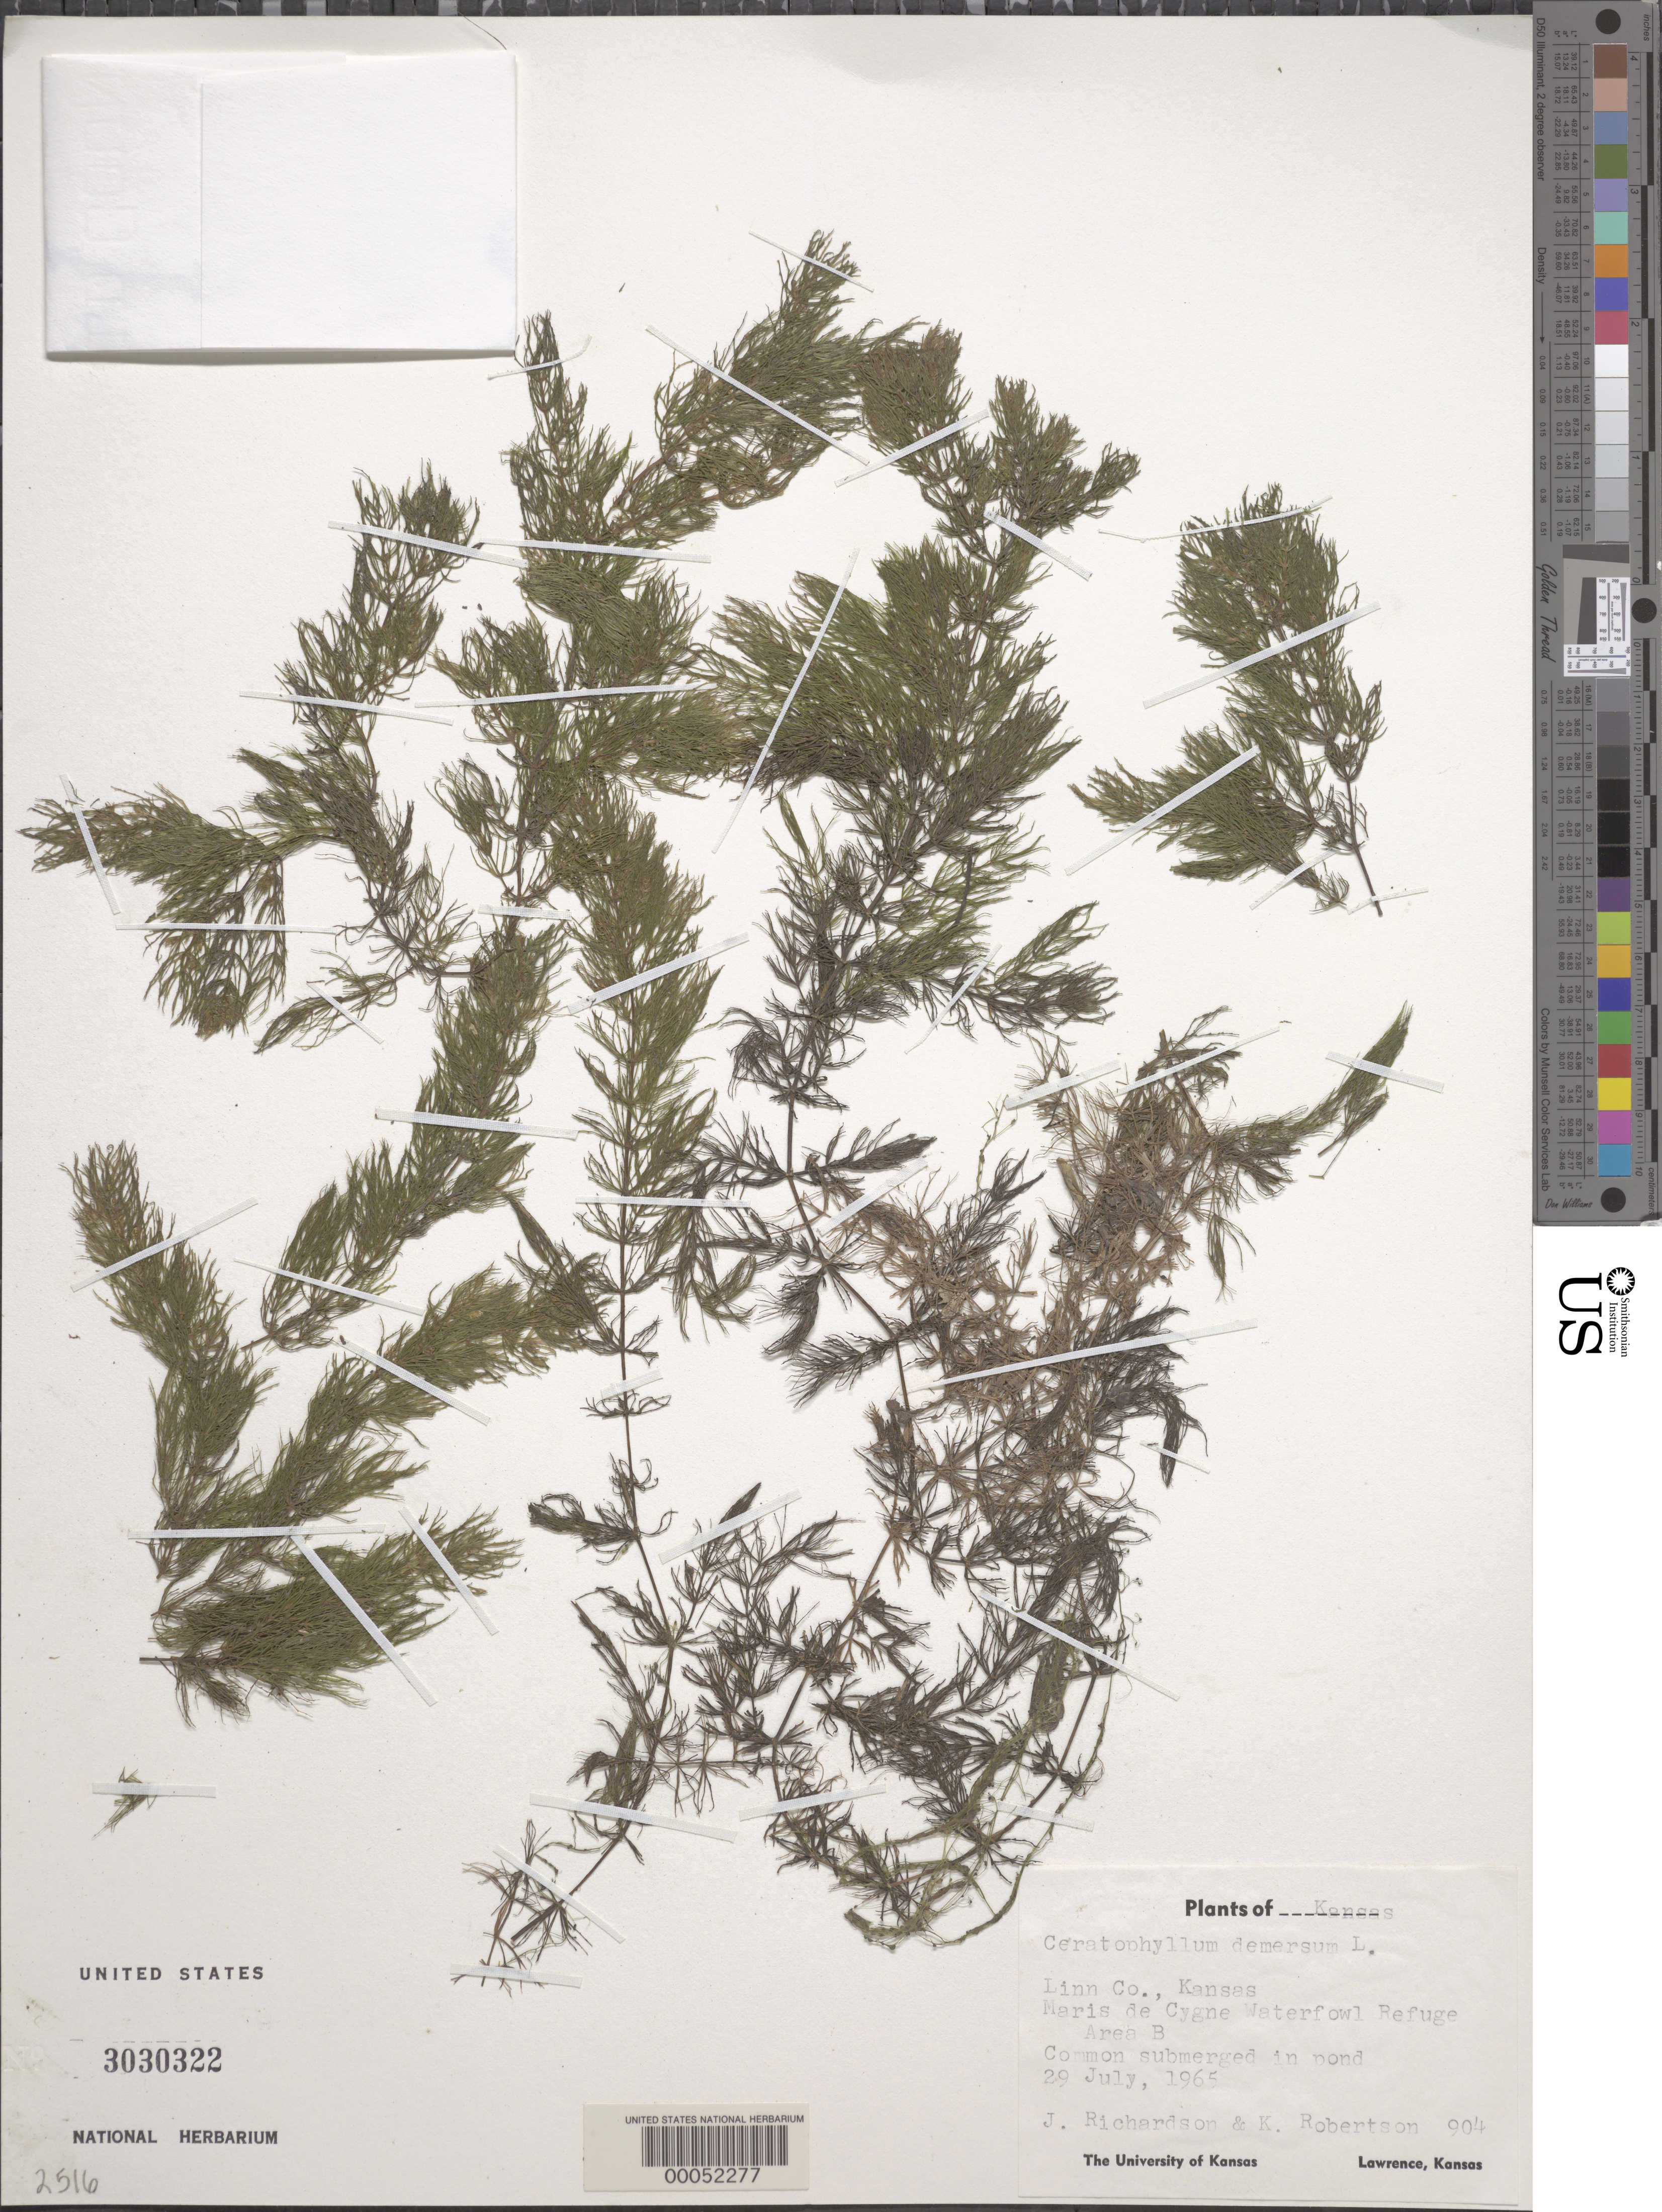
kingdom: Plantae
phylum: Tracheophyta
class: Magnoliopsida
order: Ceratophyllales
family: Ceratophyllaceae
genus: Ceratophyllum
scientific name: Ceratophyllum demersum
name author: L.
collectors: J. Richardson & K. Robertson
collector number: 904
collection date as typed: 29 Jul 1965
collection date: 1965-07-29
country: United States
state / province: Kansas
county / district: Linn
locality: Maris de cygne waterfowl refuge, area b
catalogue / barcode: US 3030322